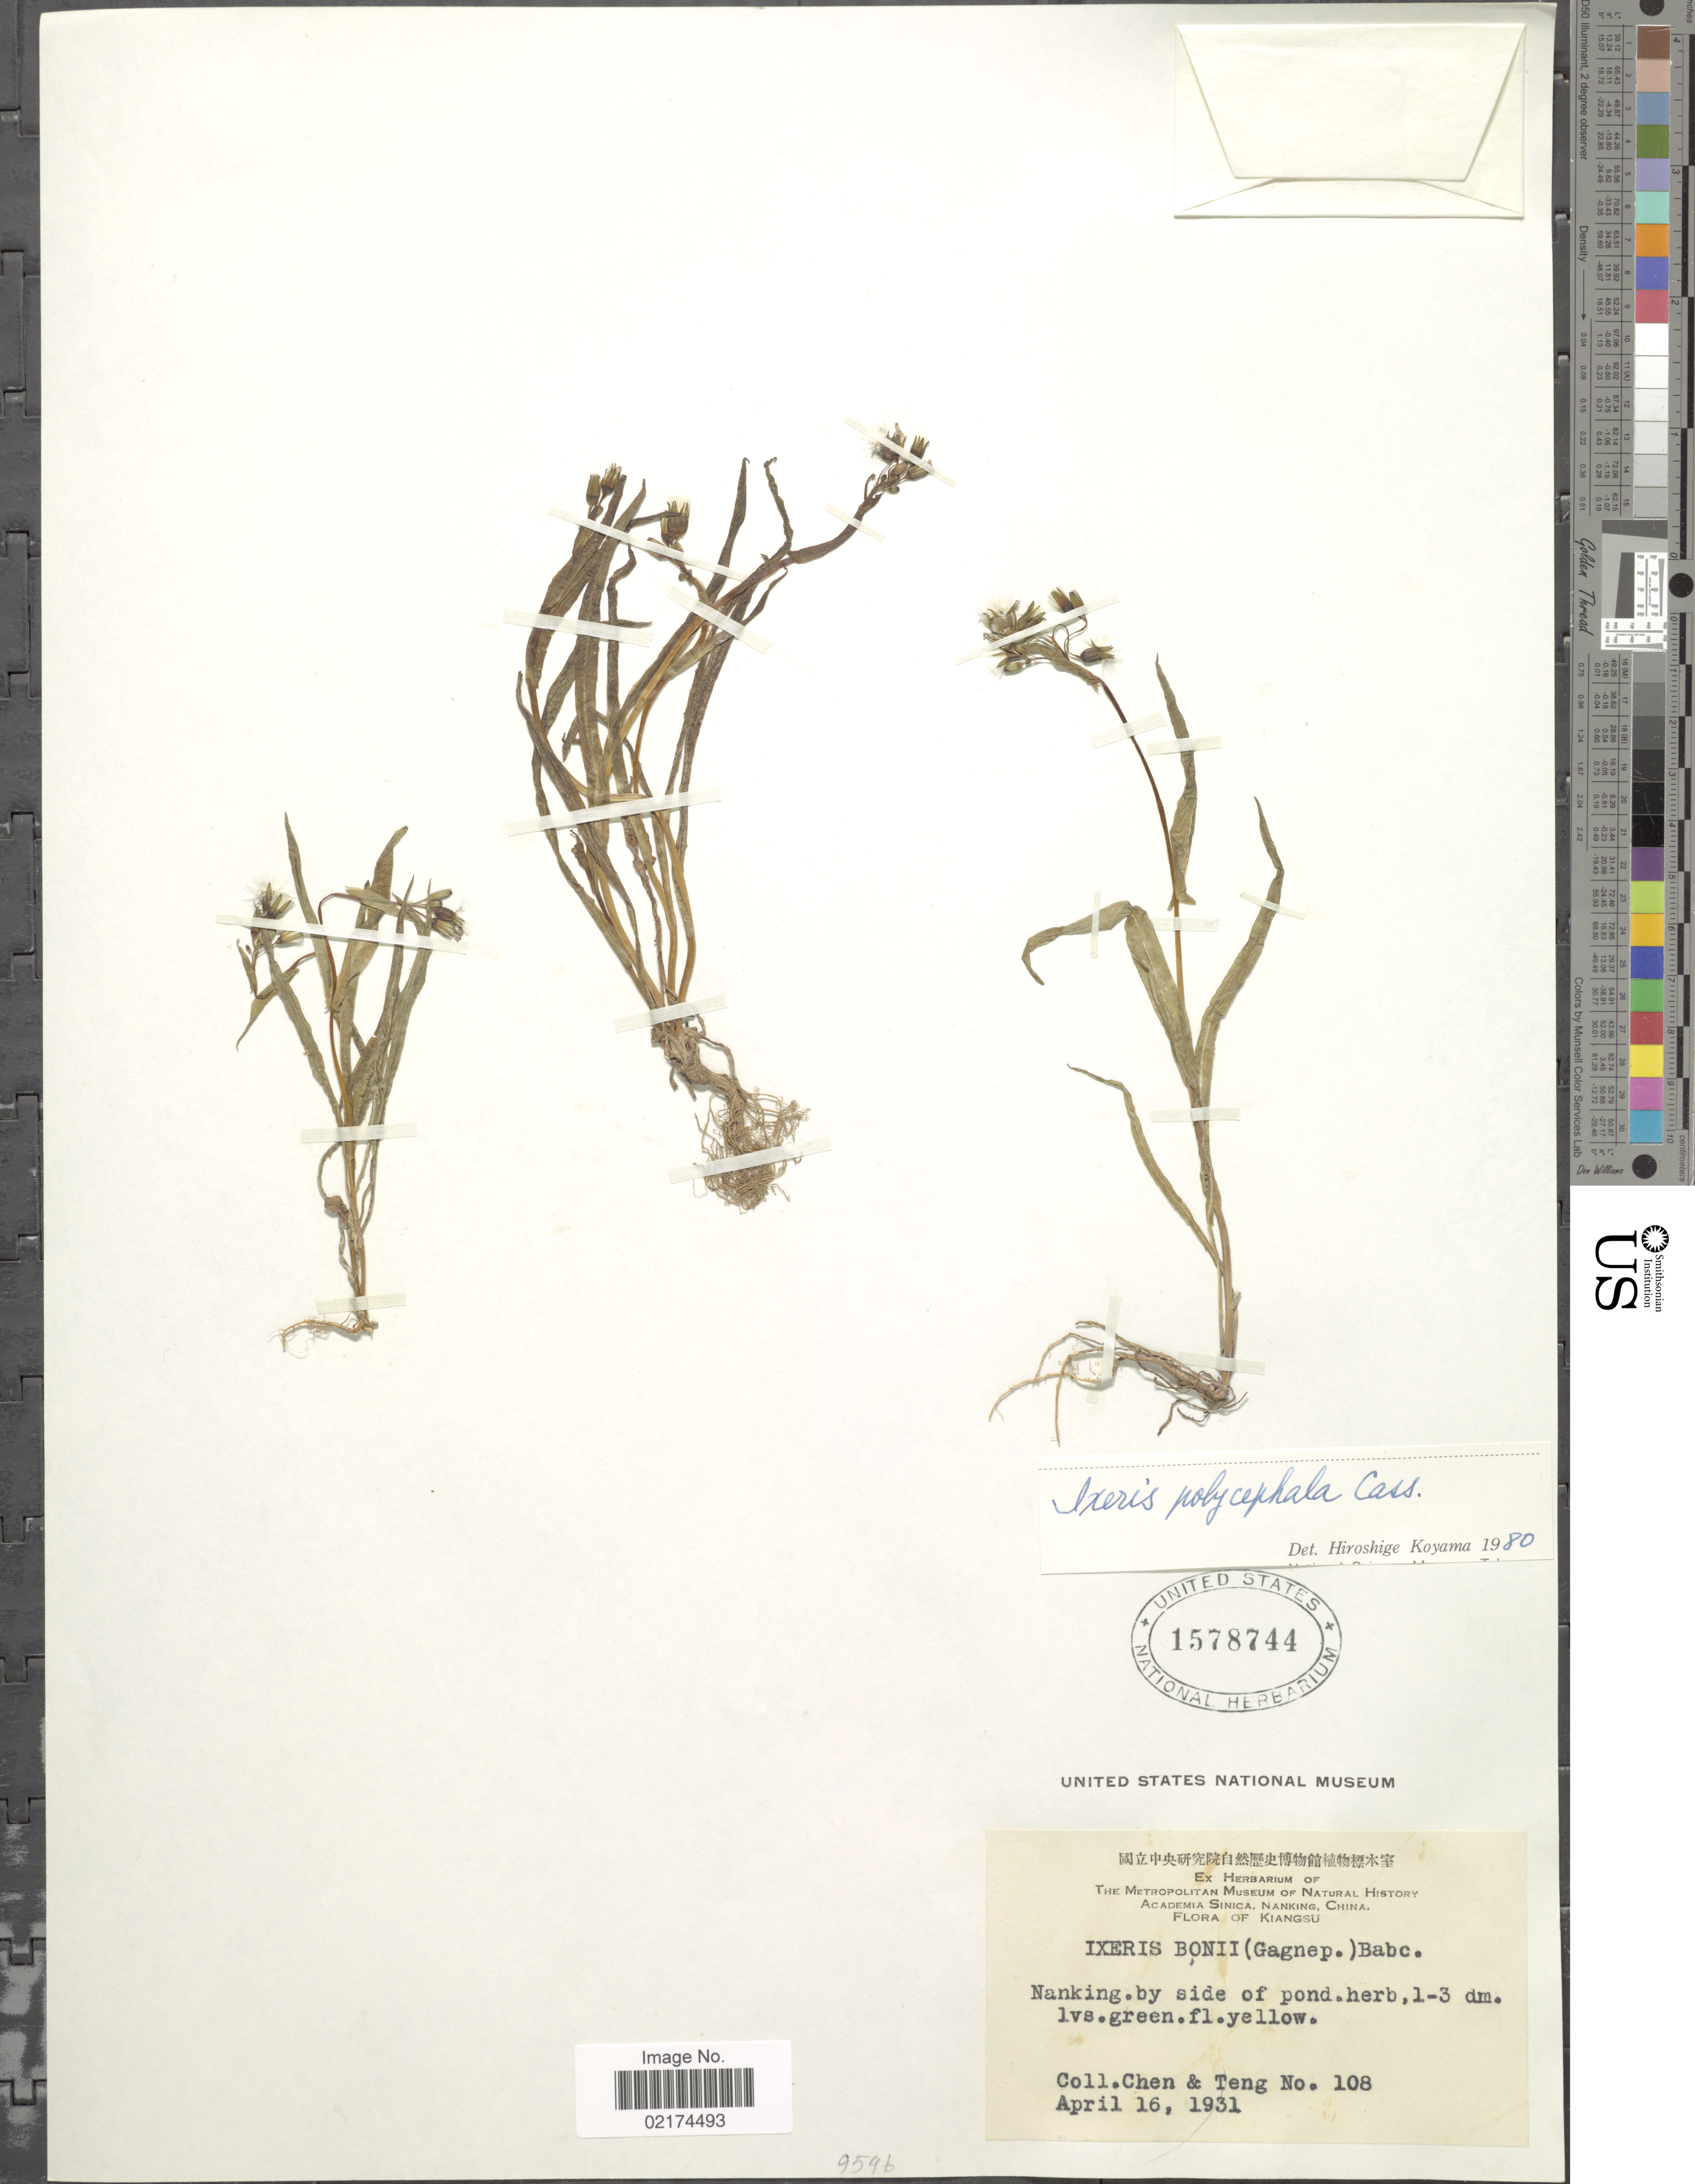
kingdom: Plantae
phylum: Tracheophyta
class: Magnoliopsida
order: Asterales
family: Asteraceae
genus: Ixeris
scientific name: Ixeris polycephala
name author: Cass. ex DC.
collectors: -- Chen & -. Teng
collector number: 108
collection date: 1931-04-16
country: China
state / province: Jiangsu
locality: Kiangsu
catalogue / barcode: US 1578744